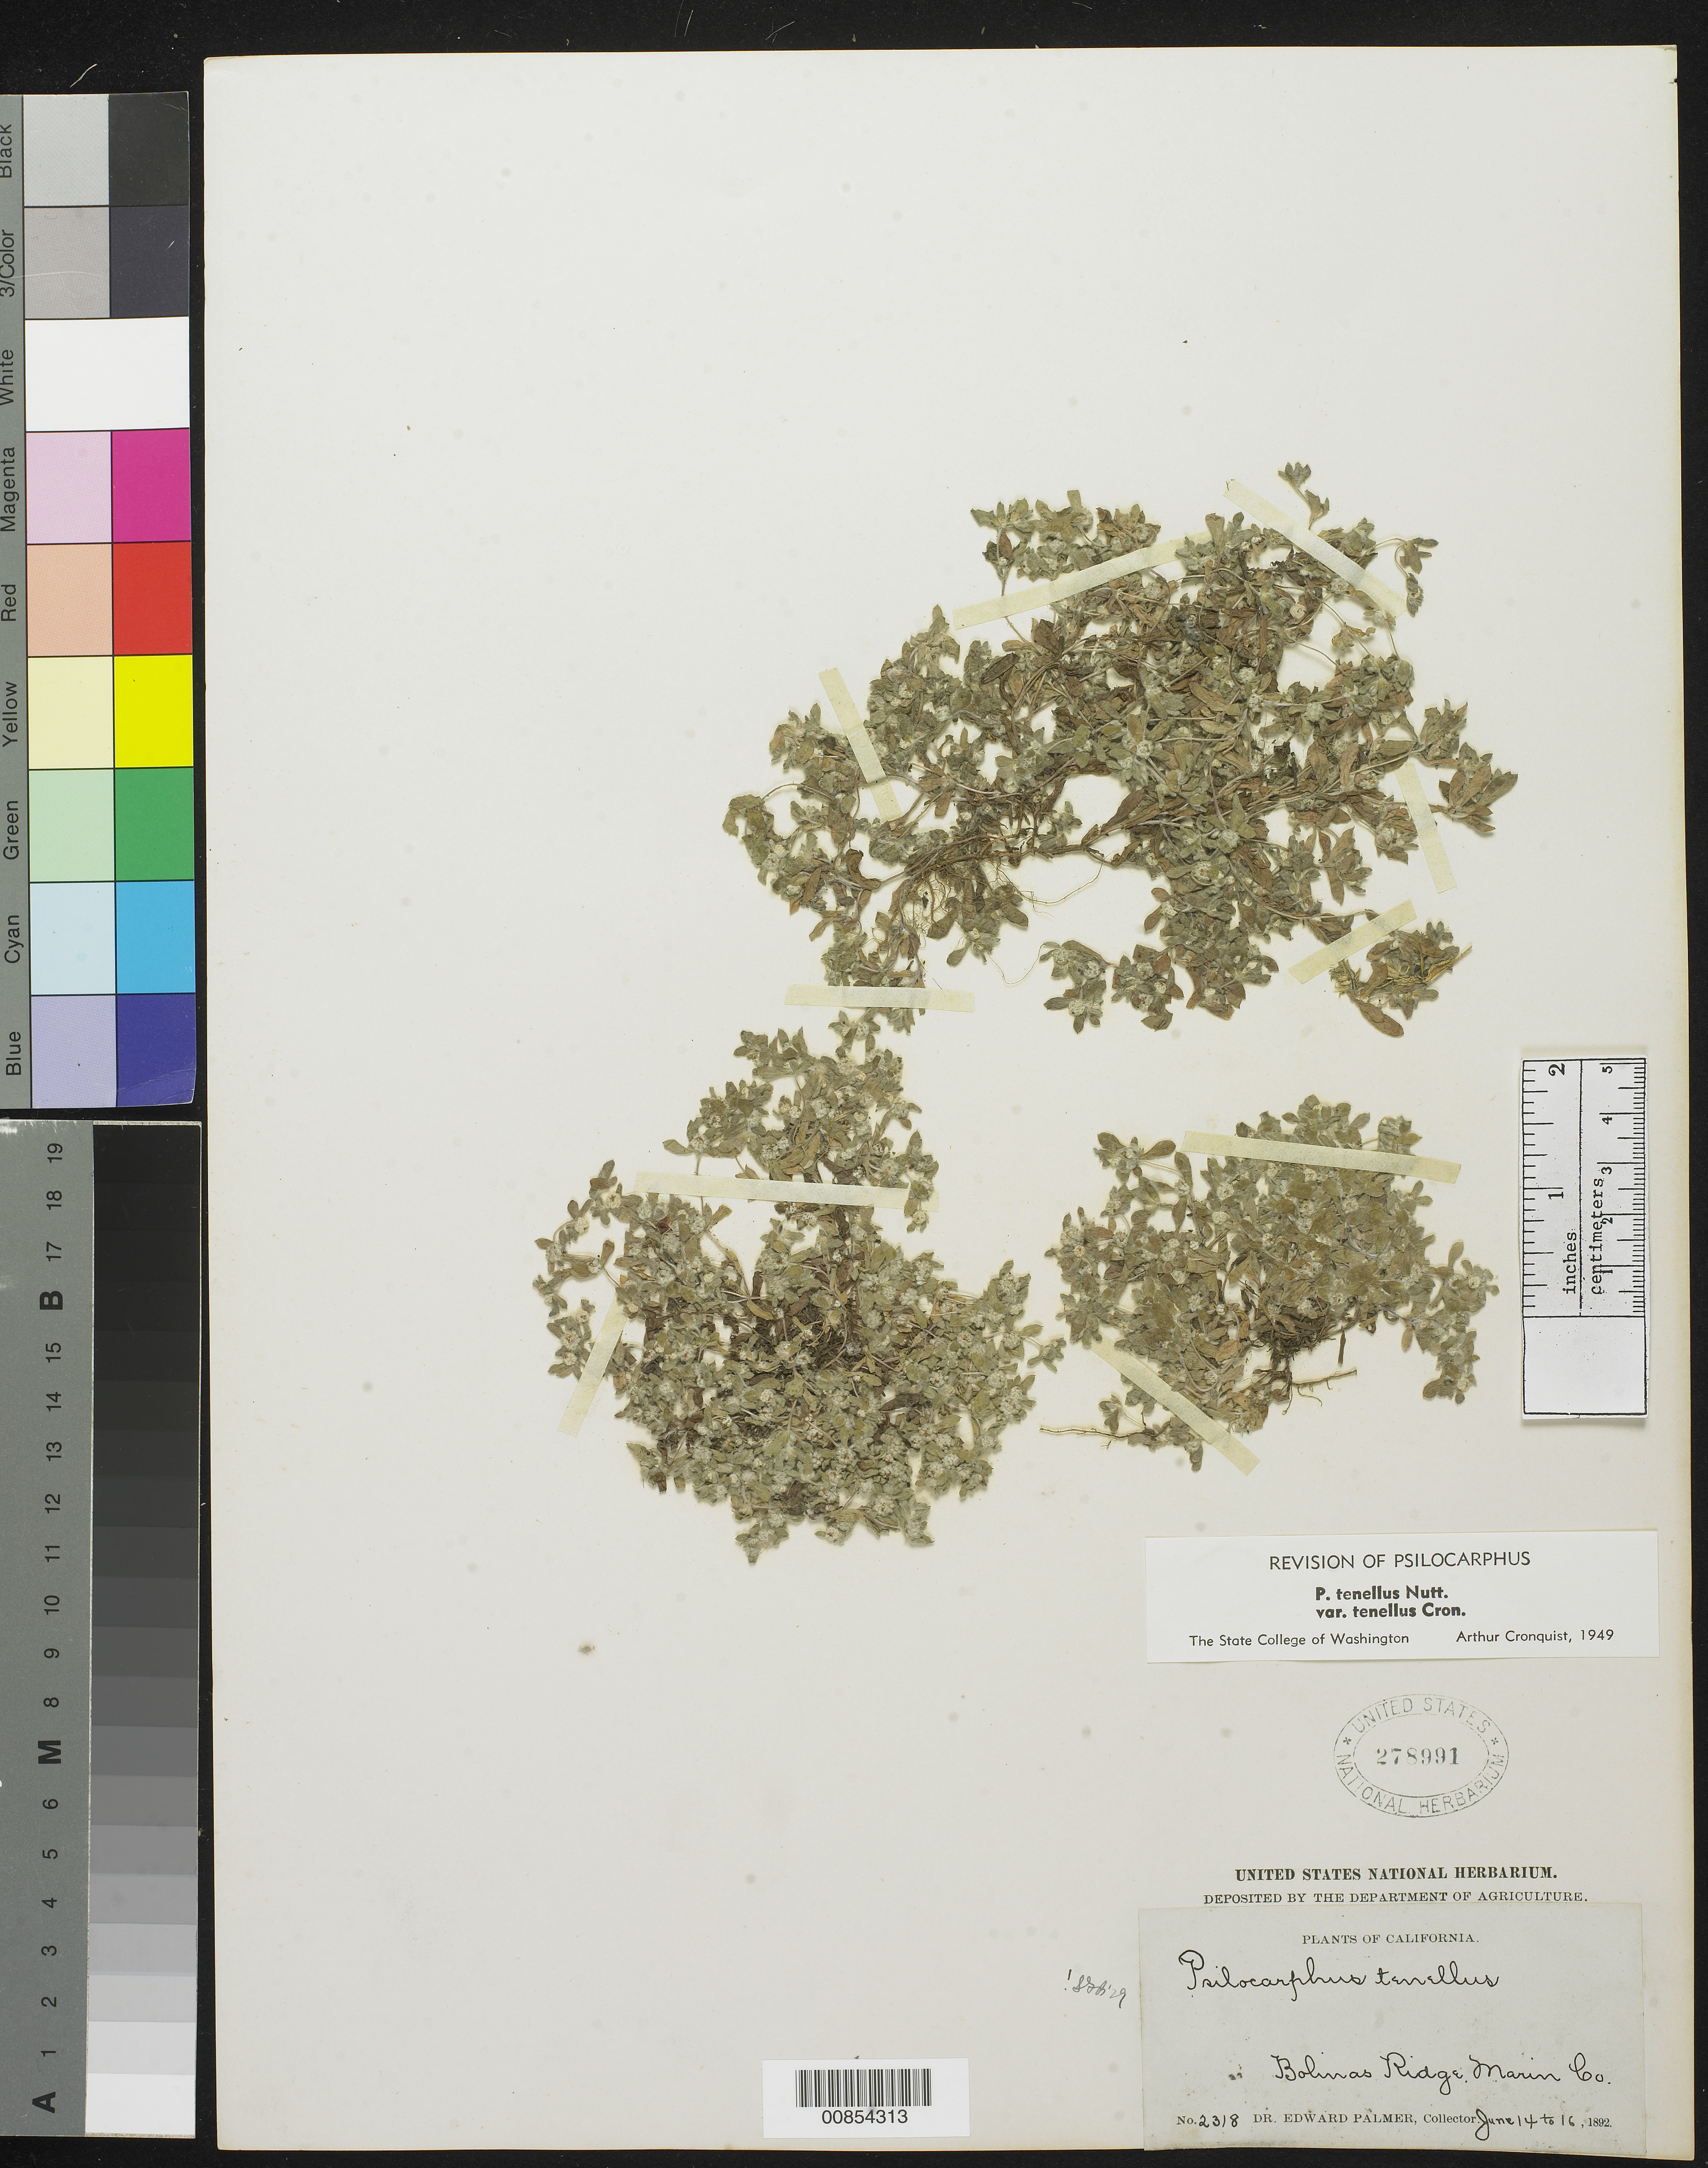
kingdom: Plantae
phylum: Tracheophyta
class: Magnoliopsida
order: Asterales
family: Asteraceae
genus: Psilocarphus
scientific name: Psilocarphus tenellus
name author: Nutt.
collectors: E. Palmer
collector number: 2318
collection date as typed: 14 Jun 1892 to 16 Jun 1892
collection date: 1892-06-14/1892-06-16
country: United States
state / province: California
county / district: Marin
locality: Bolinas Ridge, Marin County, California.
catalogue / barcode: US 278991